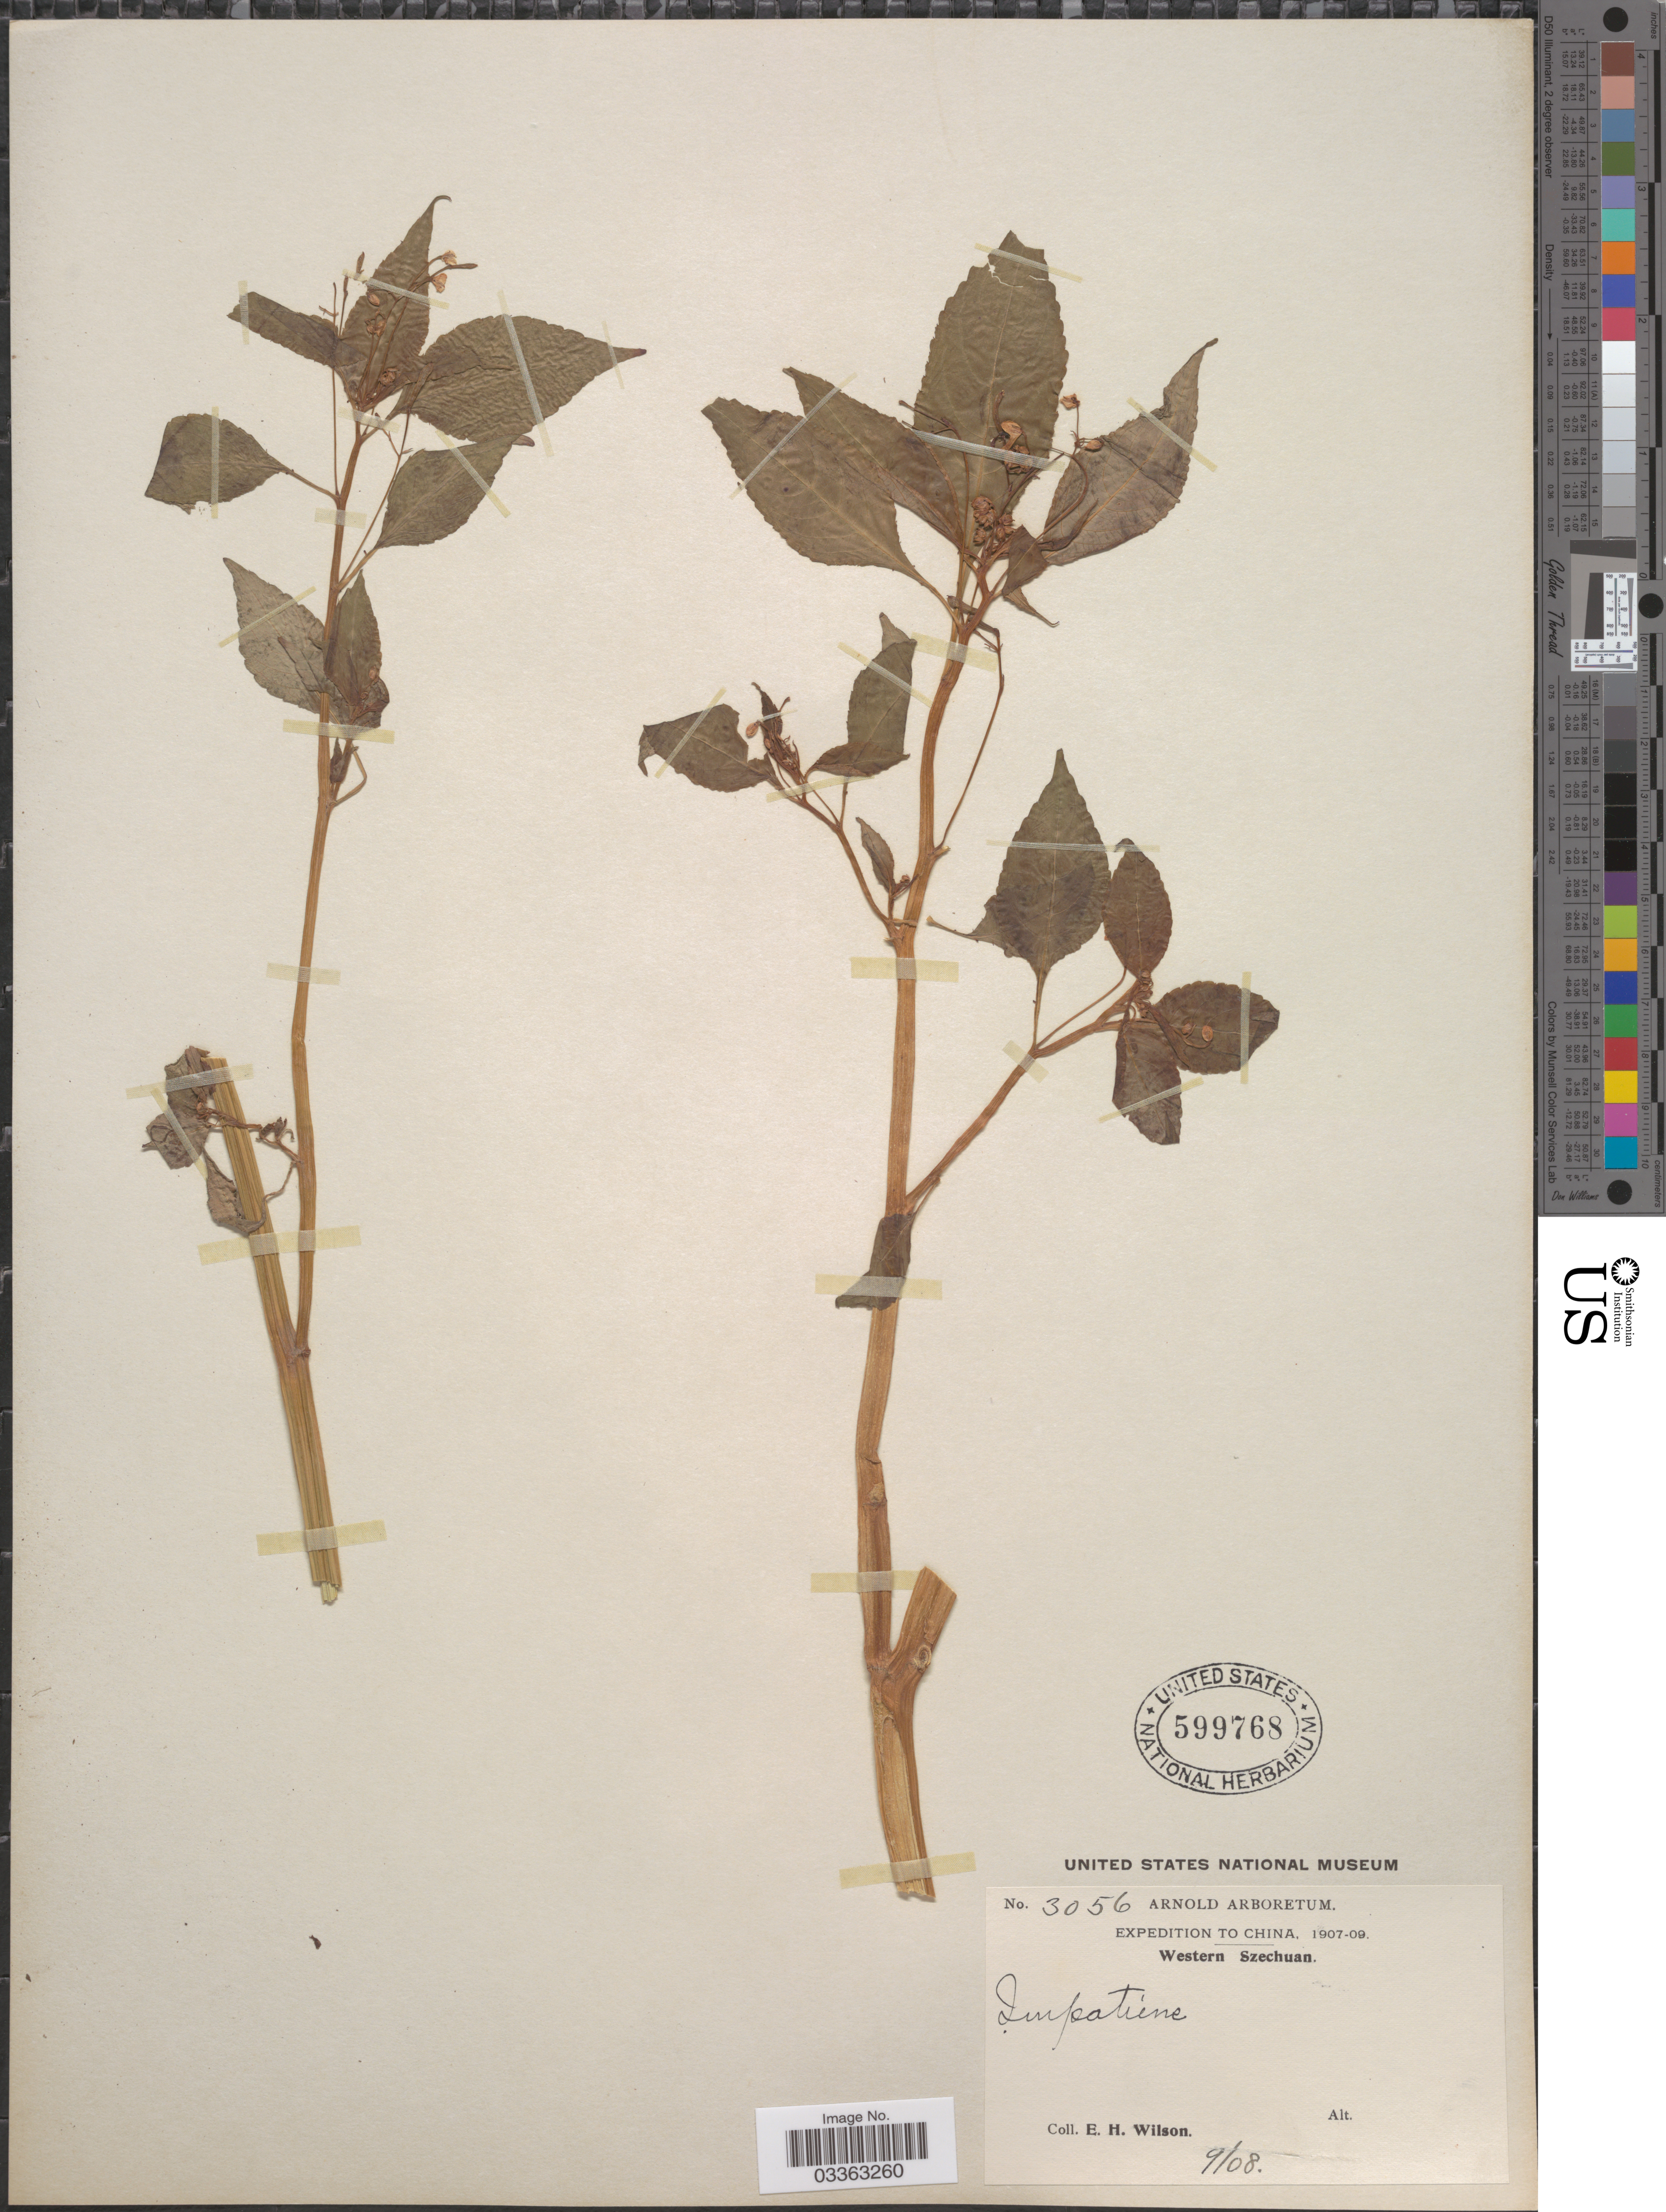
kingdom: Plantae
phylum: Tracheophyta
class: Magnoliopsida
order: Ericales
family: Balsaminaceae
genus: Impatiens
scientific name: Impatiens sp.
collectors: E. Wilson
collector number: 3056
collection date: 1908-09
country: China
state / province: Sichuan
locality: Western Szechuan.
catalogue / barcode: US 599768